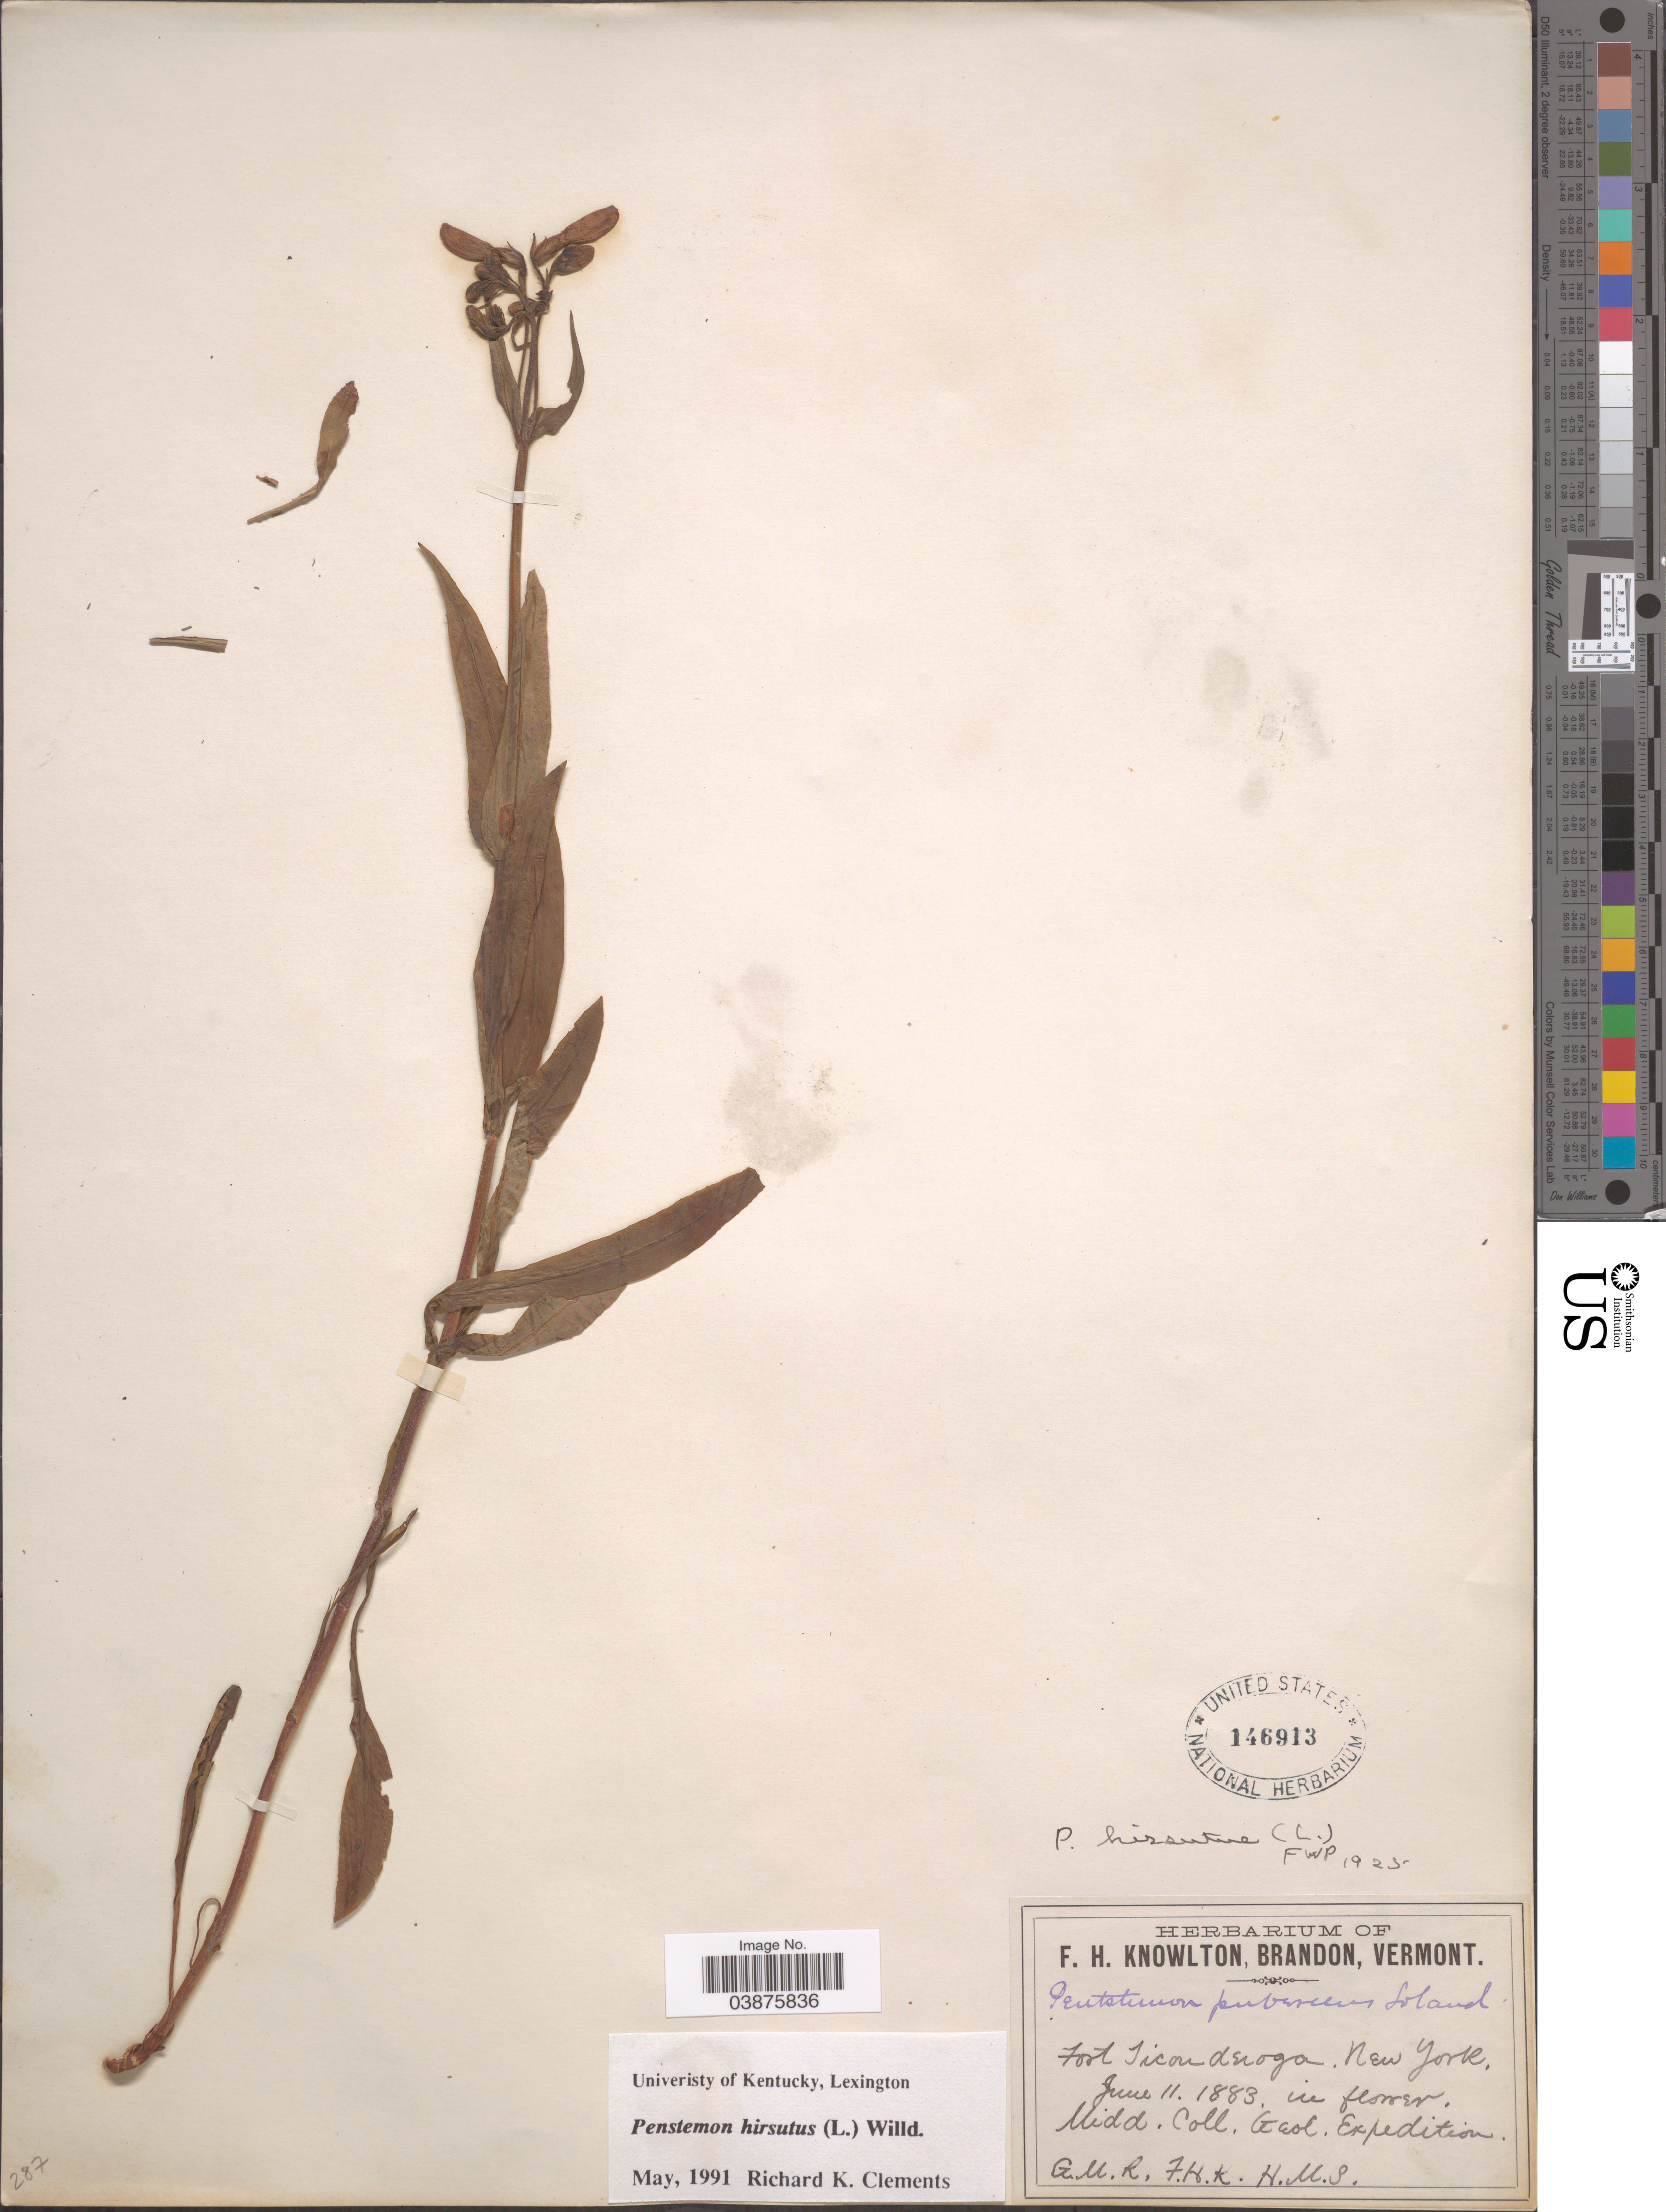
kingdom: Plantae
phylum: Tracheophyta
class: Magnoliopsida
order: Lamiales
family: Plantaginaceae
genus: Penstemon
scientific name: Penstemon hirsutus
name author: (L.) Willd.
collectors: G. M. R., F. H. Knowlton & H. M. S.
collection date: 1883-06-11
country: United States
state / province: New York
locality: Fort Ticonderoga.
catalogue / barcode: US 146913